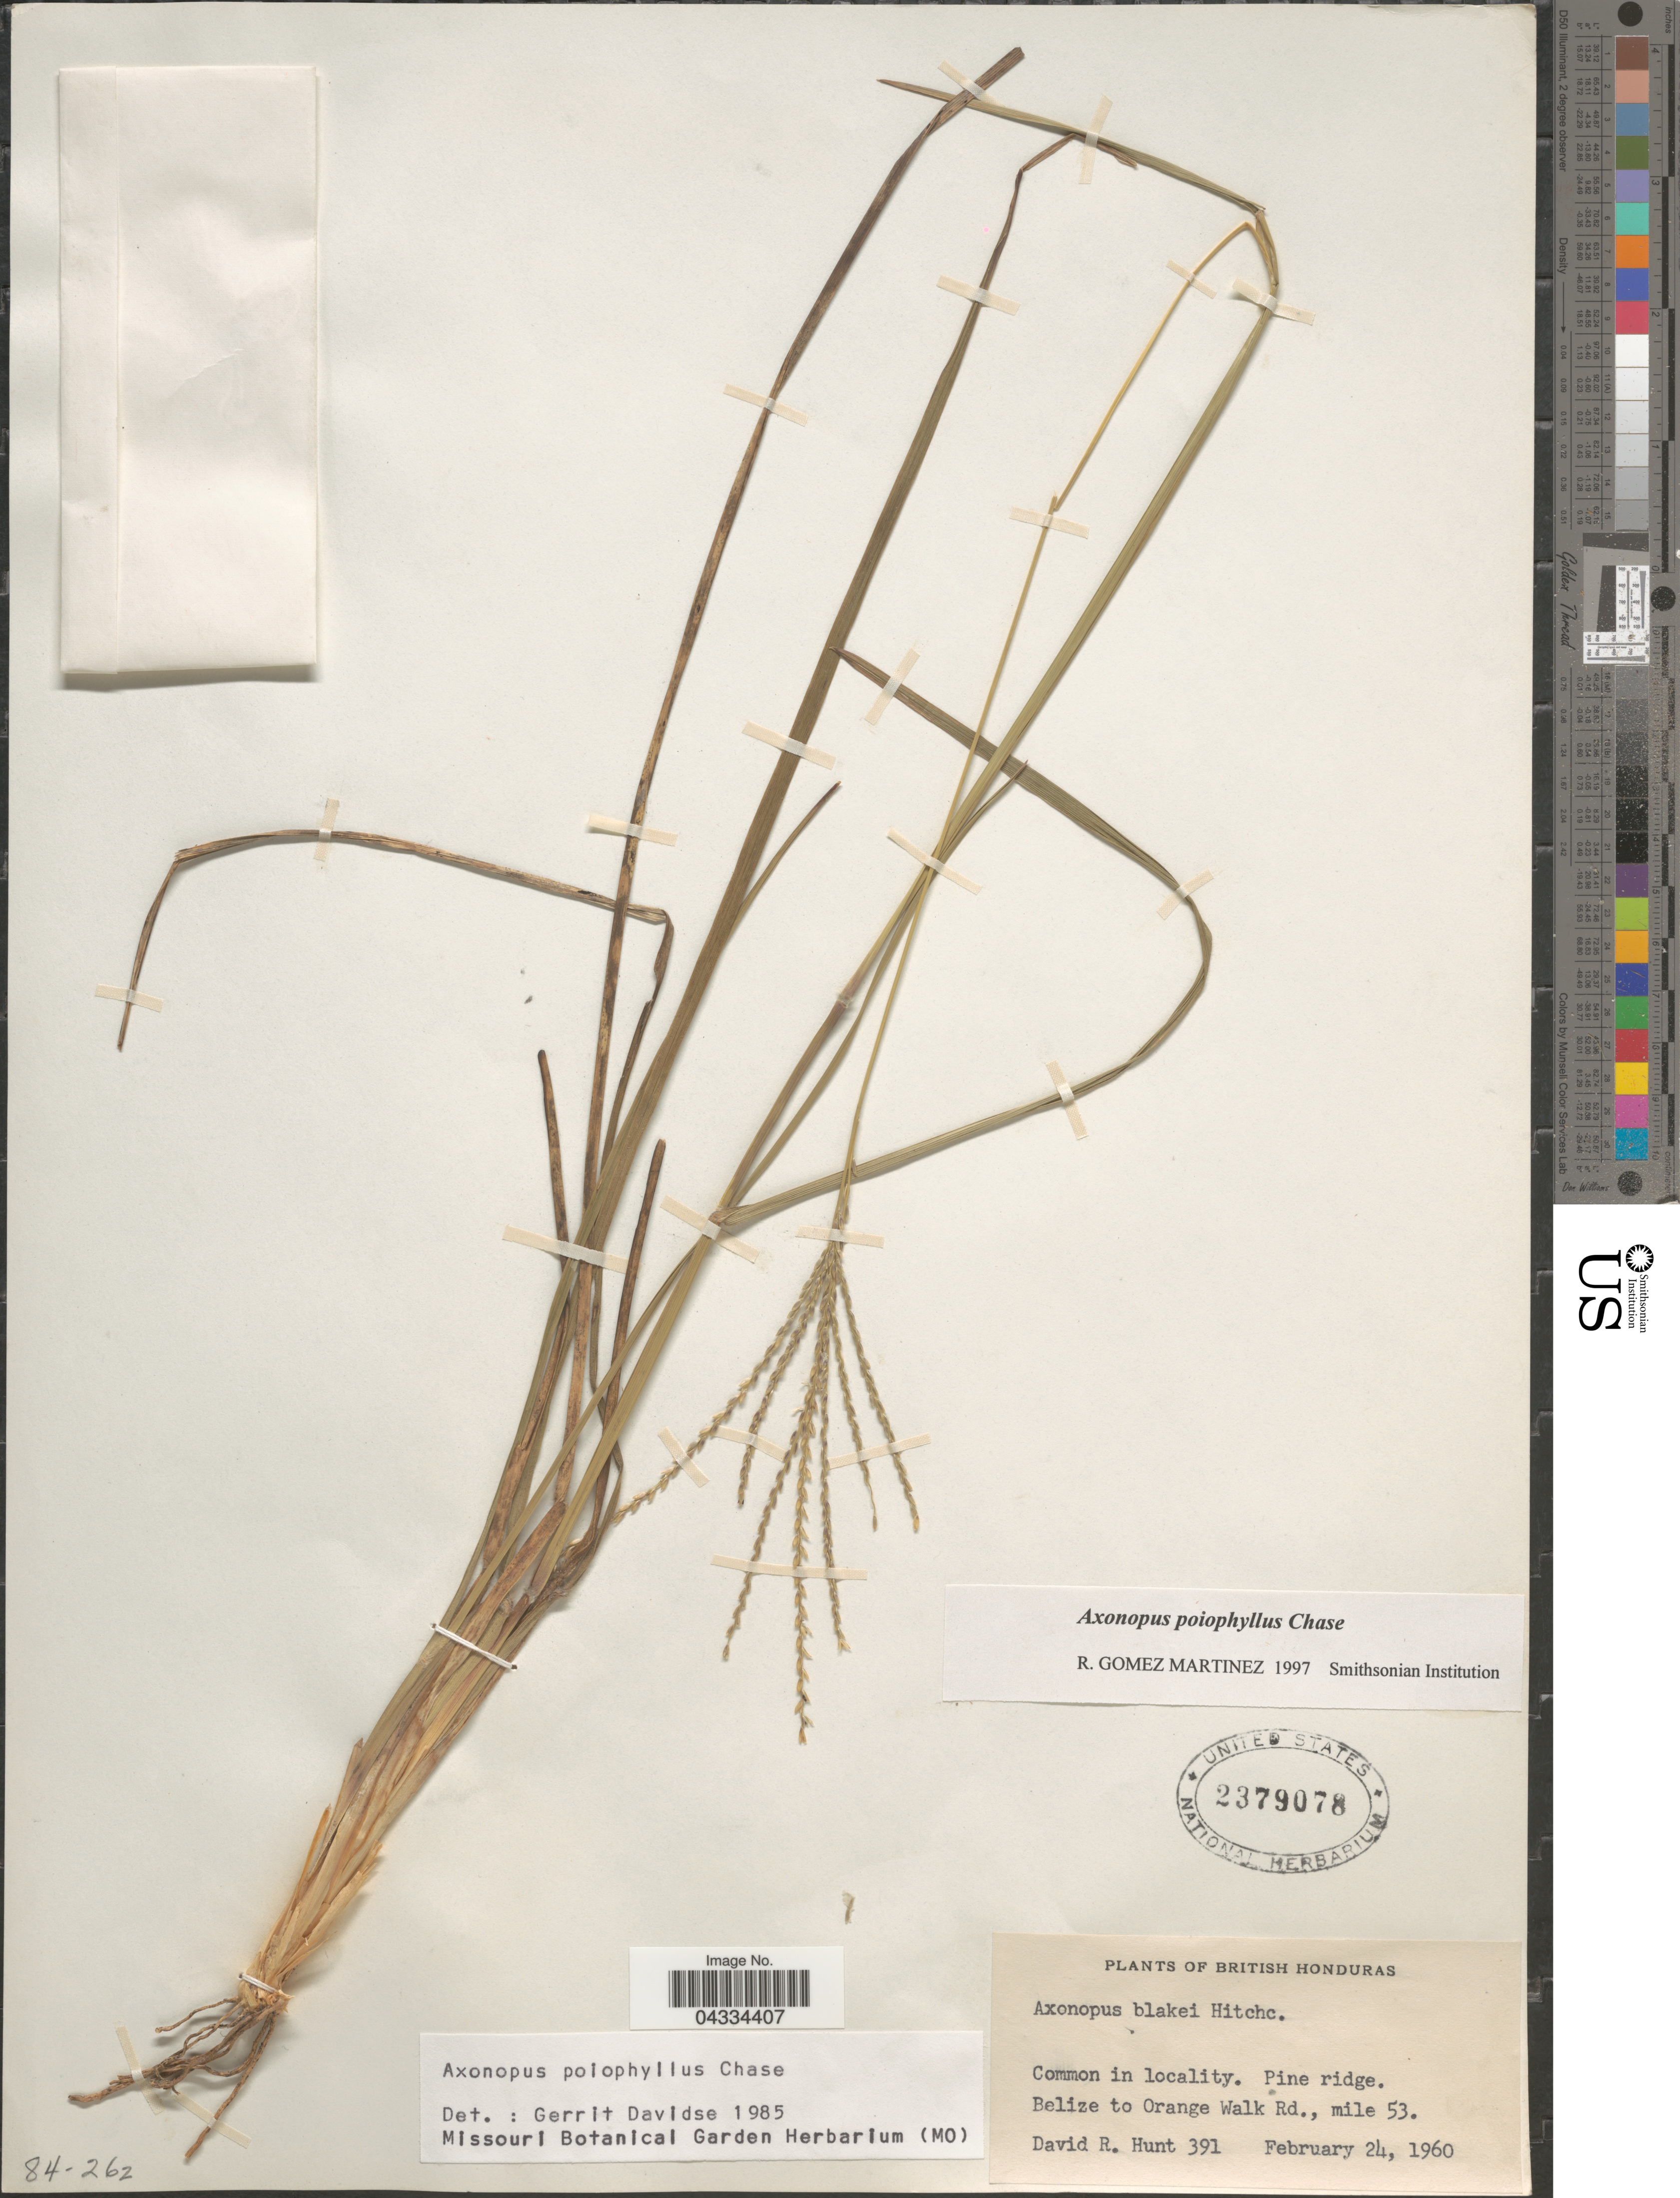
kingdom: Plantae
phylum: Tracheophyta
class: Liliopsida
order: Poales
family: Poaceae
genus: Axonopus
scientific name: Axonopus poiophyllus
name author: Chase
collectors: D. R. Hunt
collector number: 391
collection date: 1960-02-24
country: Belize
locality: British Honduras. Belize to Orange Walk Rd., mile 53.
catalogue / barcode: US 2379078